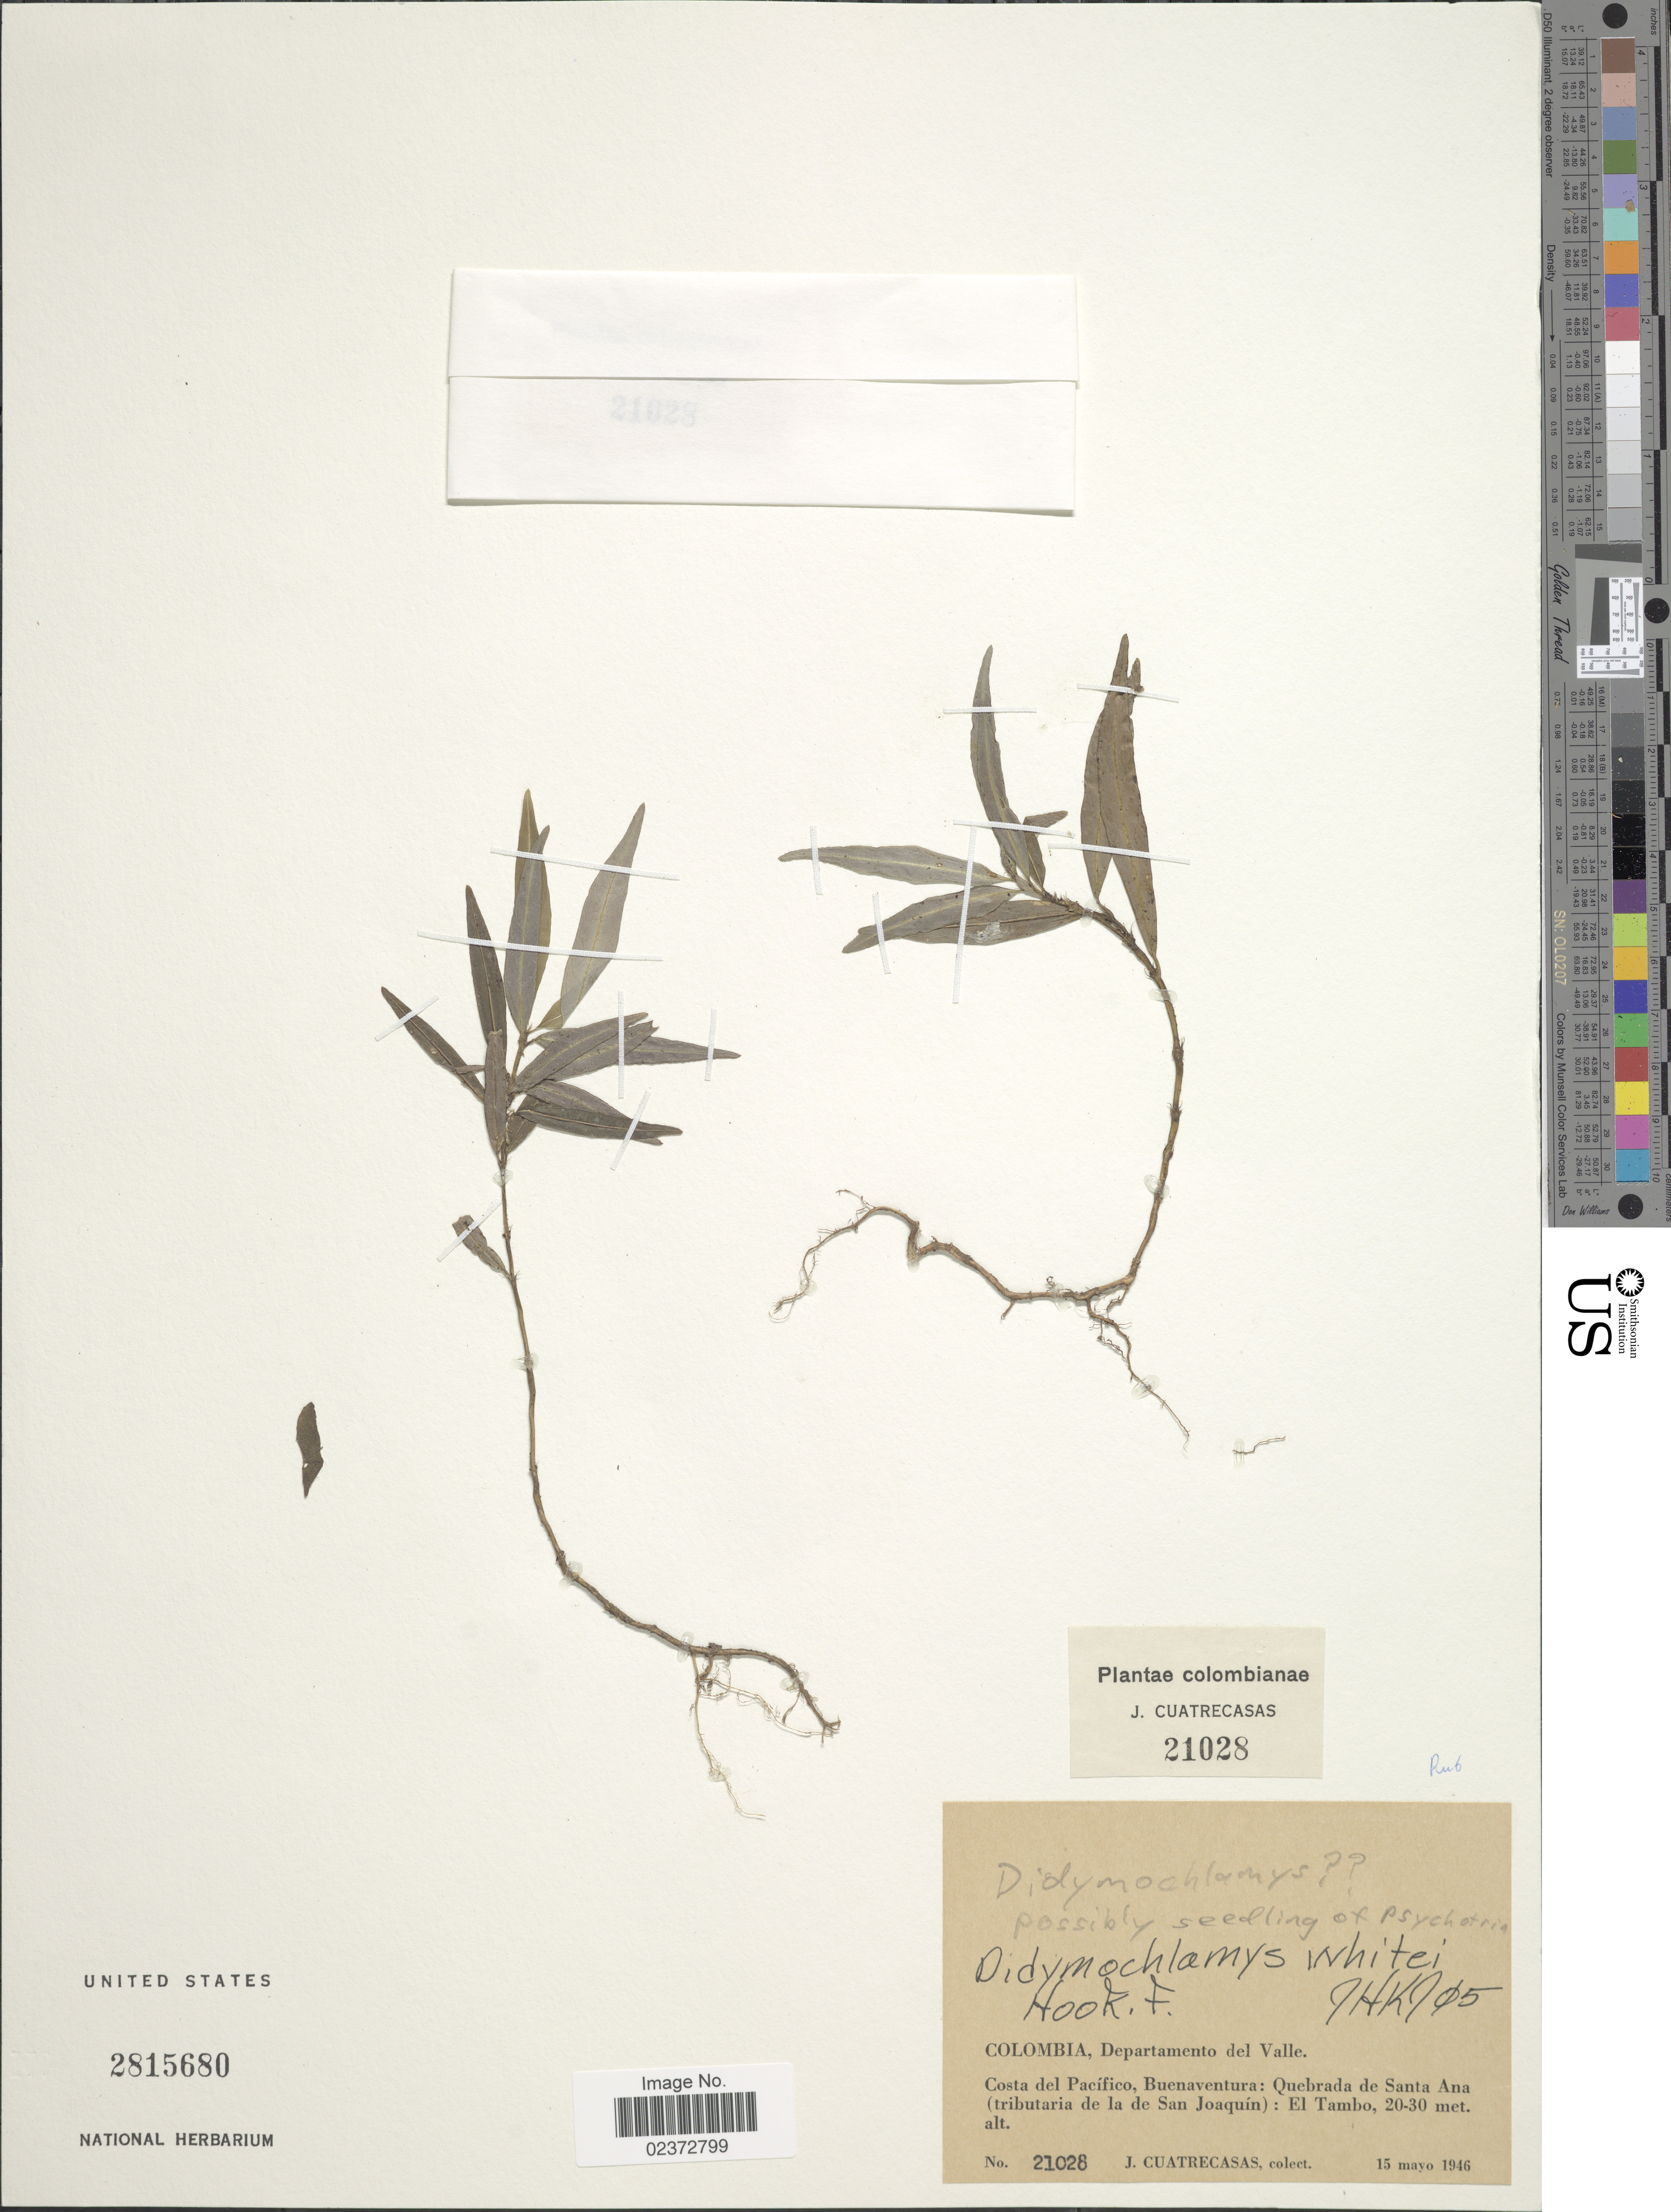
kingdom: Plantae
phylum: Tracheophyta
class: Magnoliopsida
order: Gentianales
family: Rubiaceae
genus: Didymochlamys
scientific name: Didymochlamys whitei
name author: Hook. f.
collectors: J. Cuatrecasas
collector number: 21028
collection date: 1946-05-15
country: Colombia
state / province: Valle del Cauca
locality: Costa del Pacífico, Buenaventura: Quebrada de Santa Ana (tributaria de la San Joaquín): El Tambo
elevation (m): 20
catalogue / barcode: US 2815680